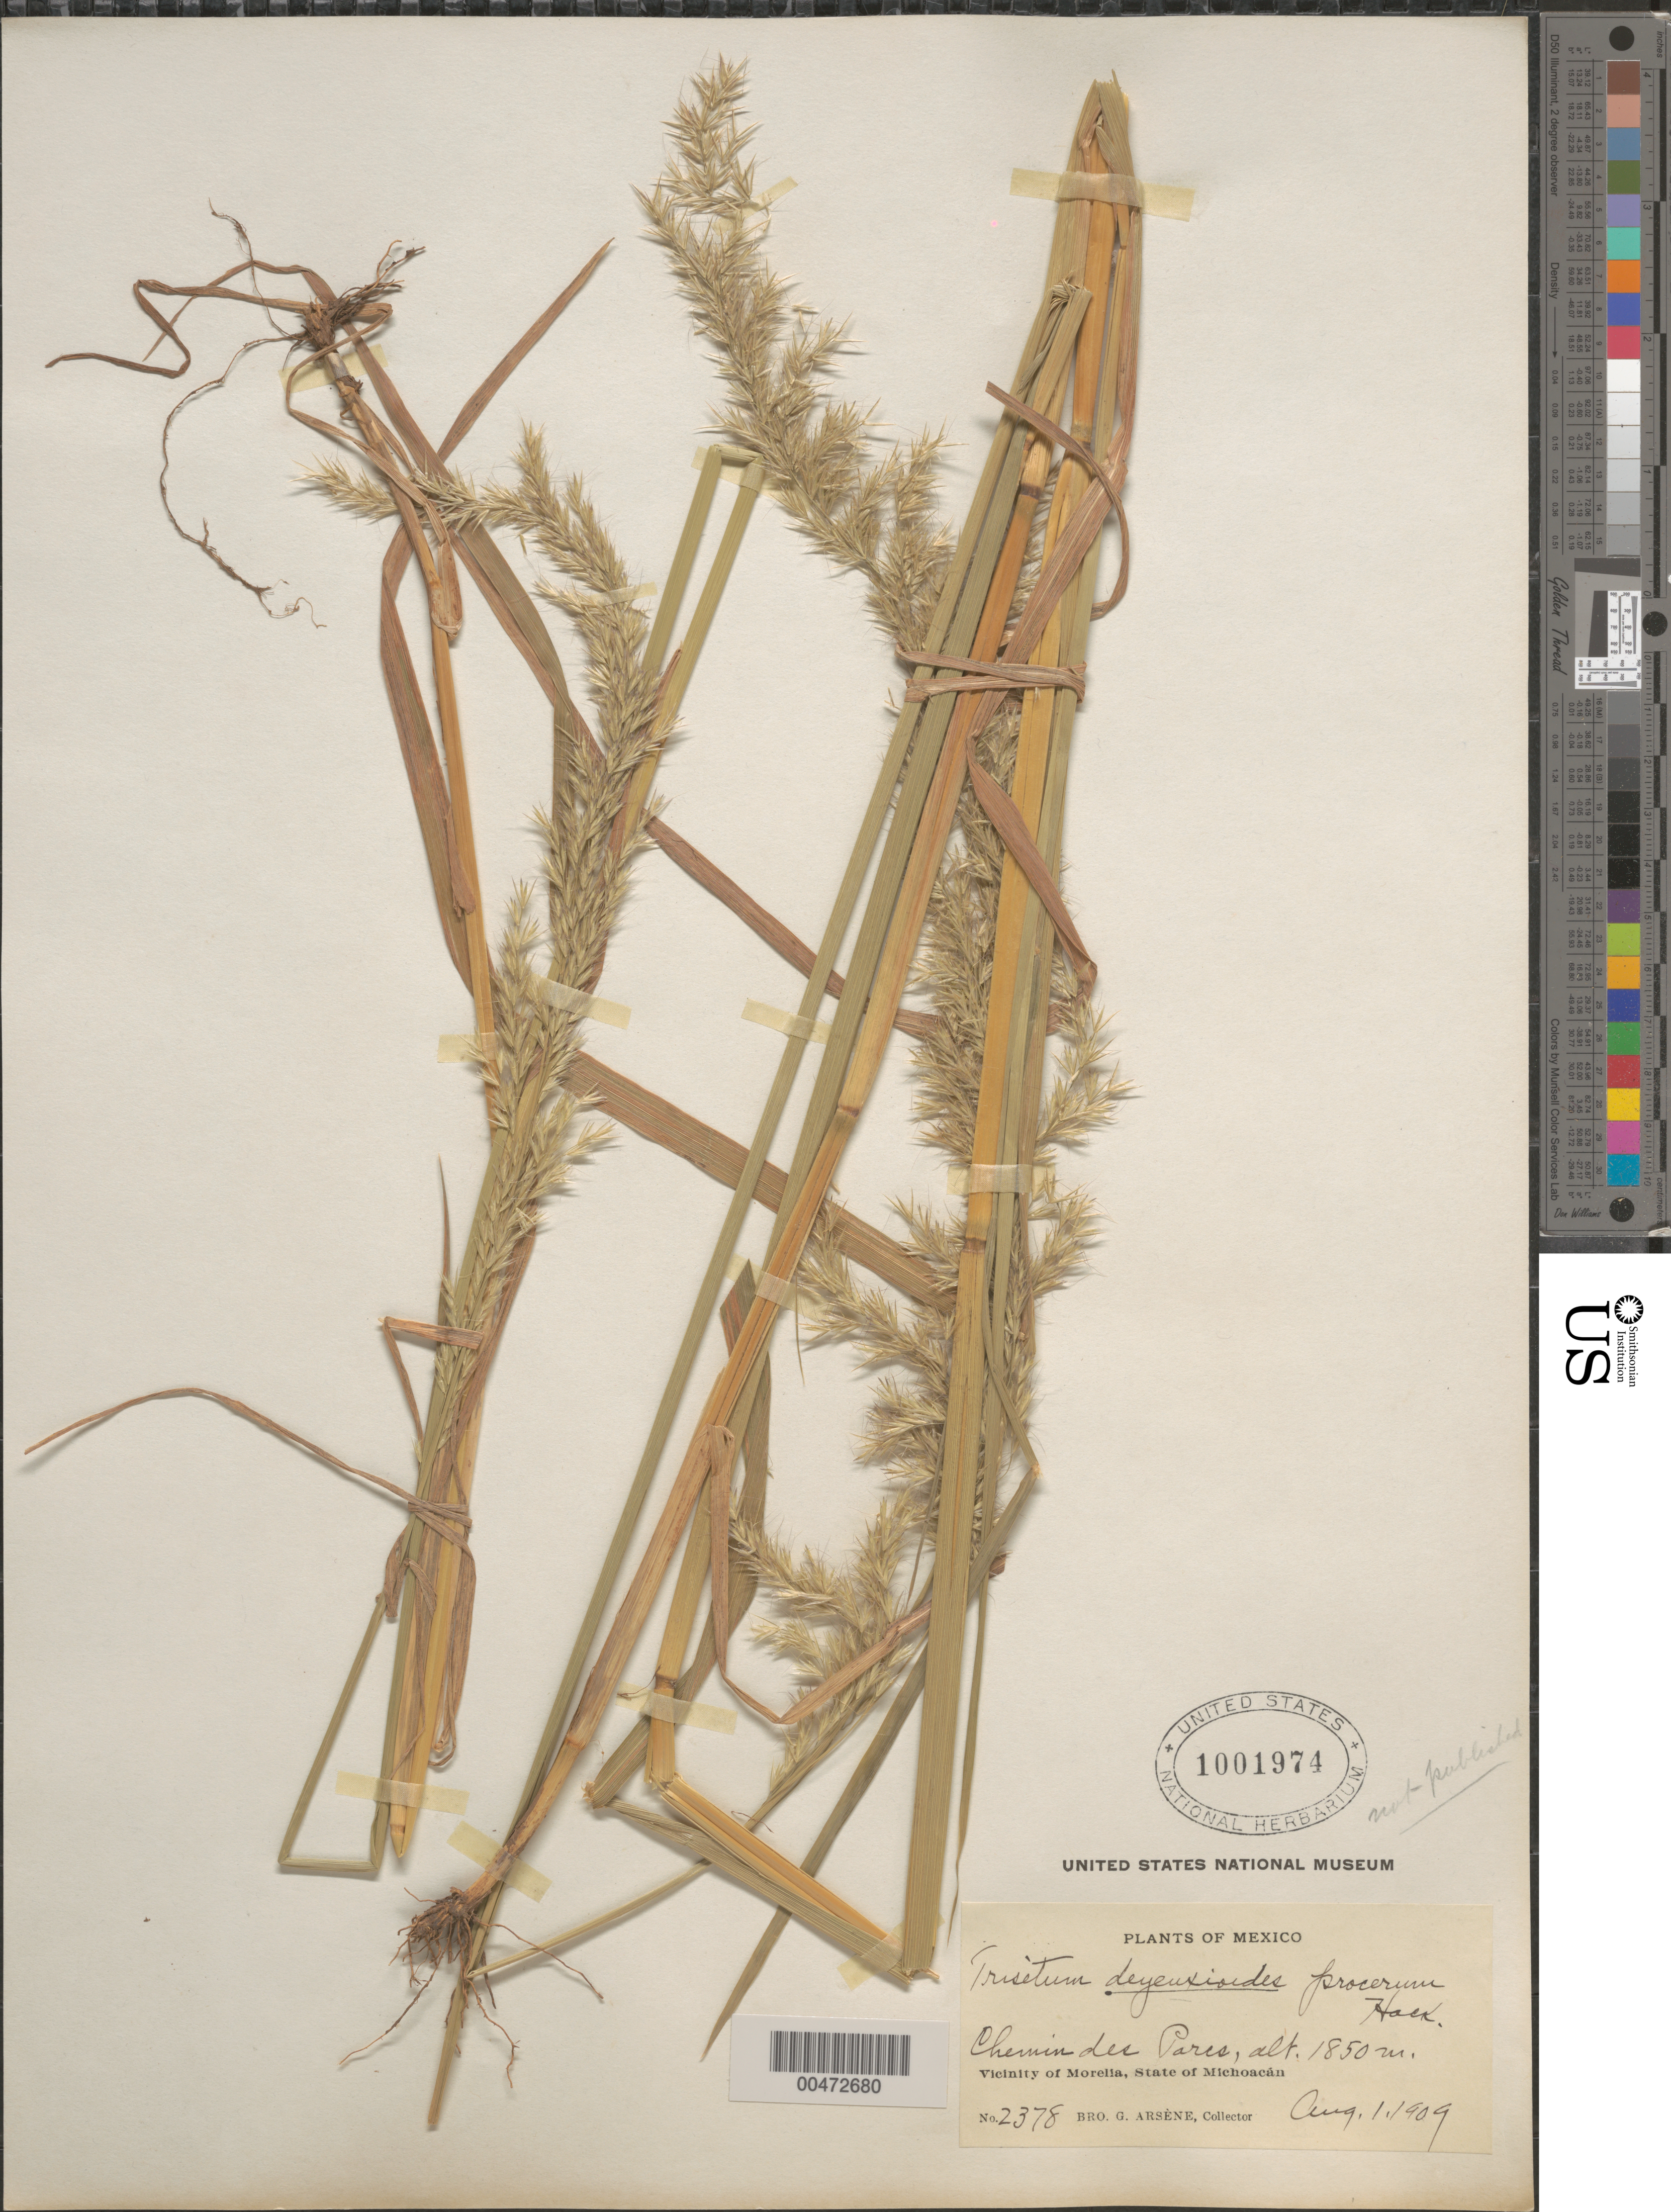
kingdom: Plantae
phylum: Tracheophyta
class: Liliopsida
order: Poales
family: Poaceae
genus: Trisetum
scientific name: Trisetum deyeuxioides var. pubescens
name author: Scribn. ex W.J. Beal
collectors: Bro. G. Arsène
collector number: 2378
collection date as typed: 1 Aug 1909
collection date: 1909-08-01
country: Mexico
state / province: Michoacán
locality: Chemin des Parcs, vicinity of Morelia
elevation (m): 1850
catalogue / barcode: US 1001974